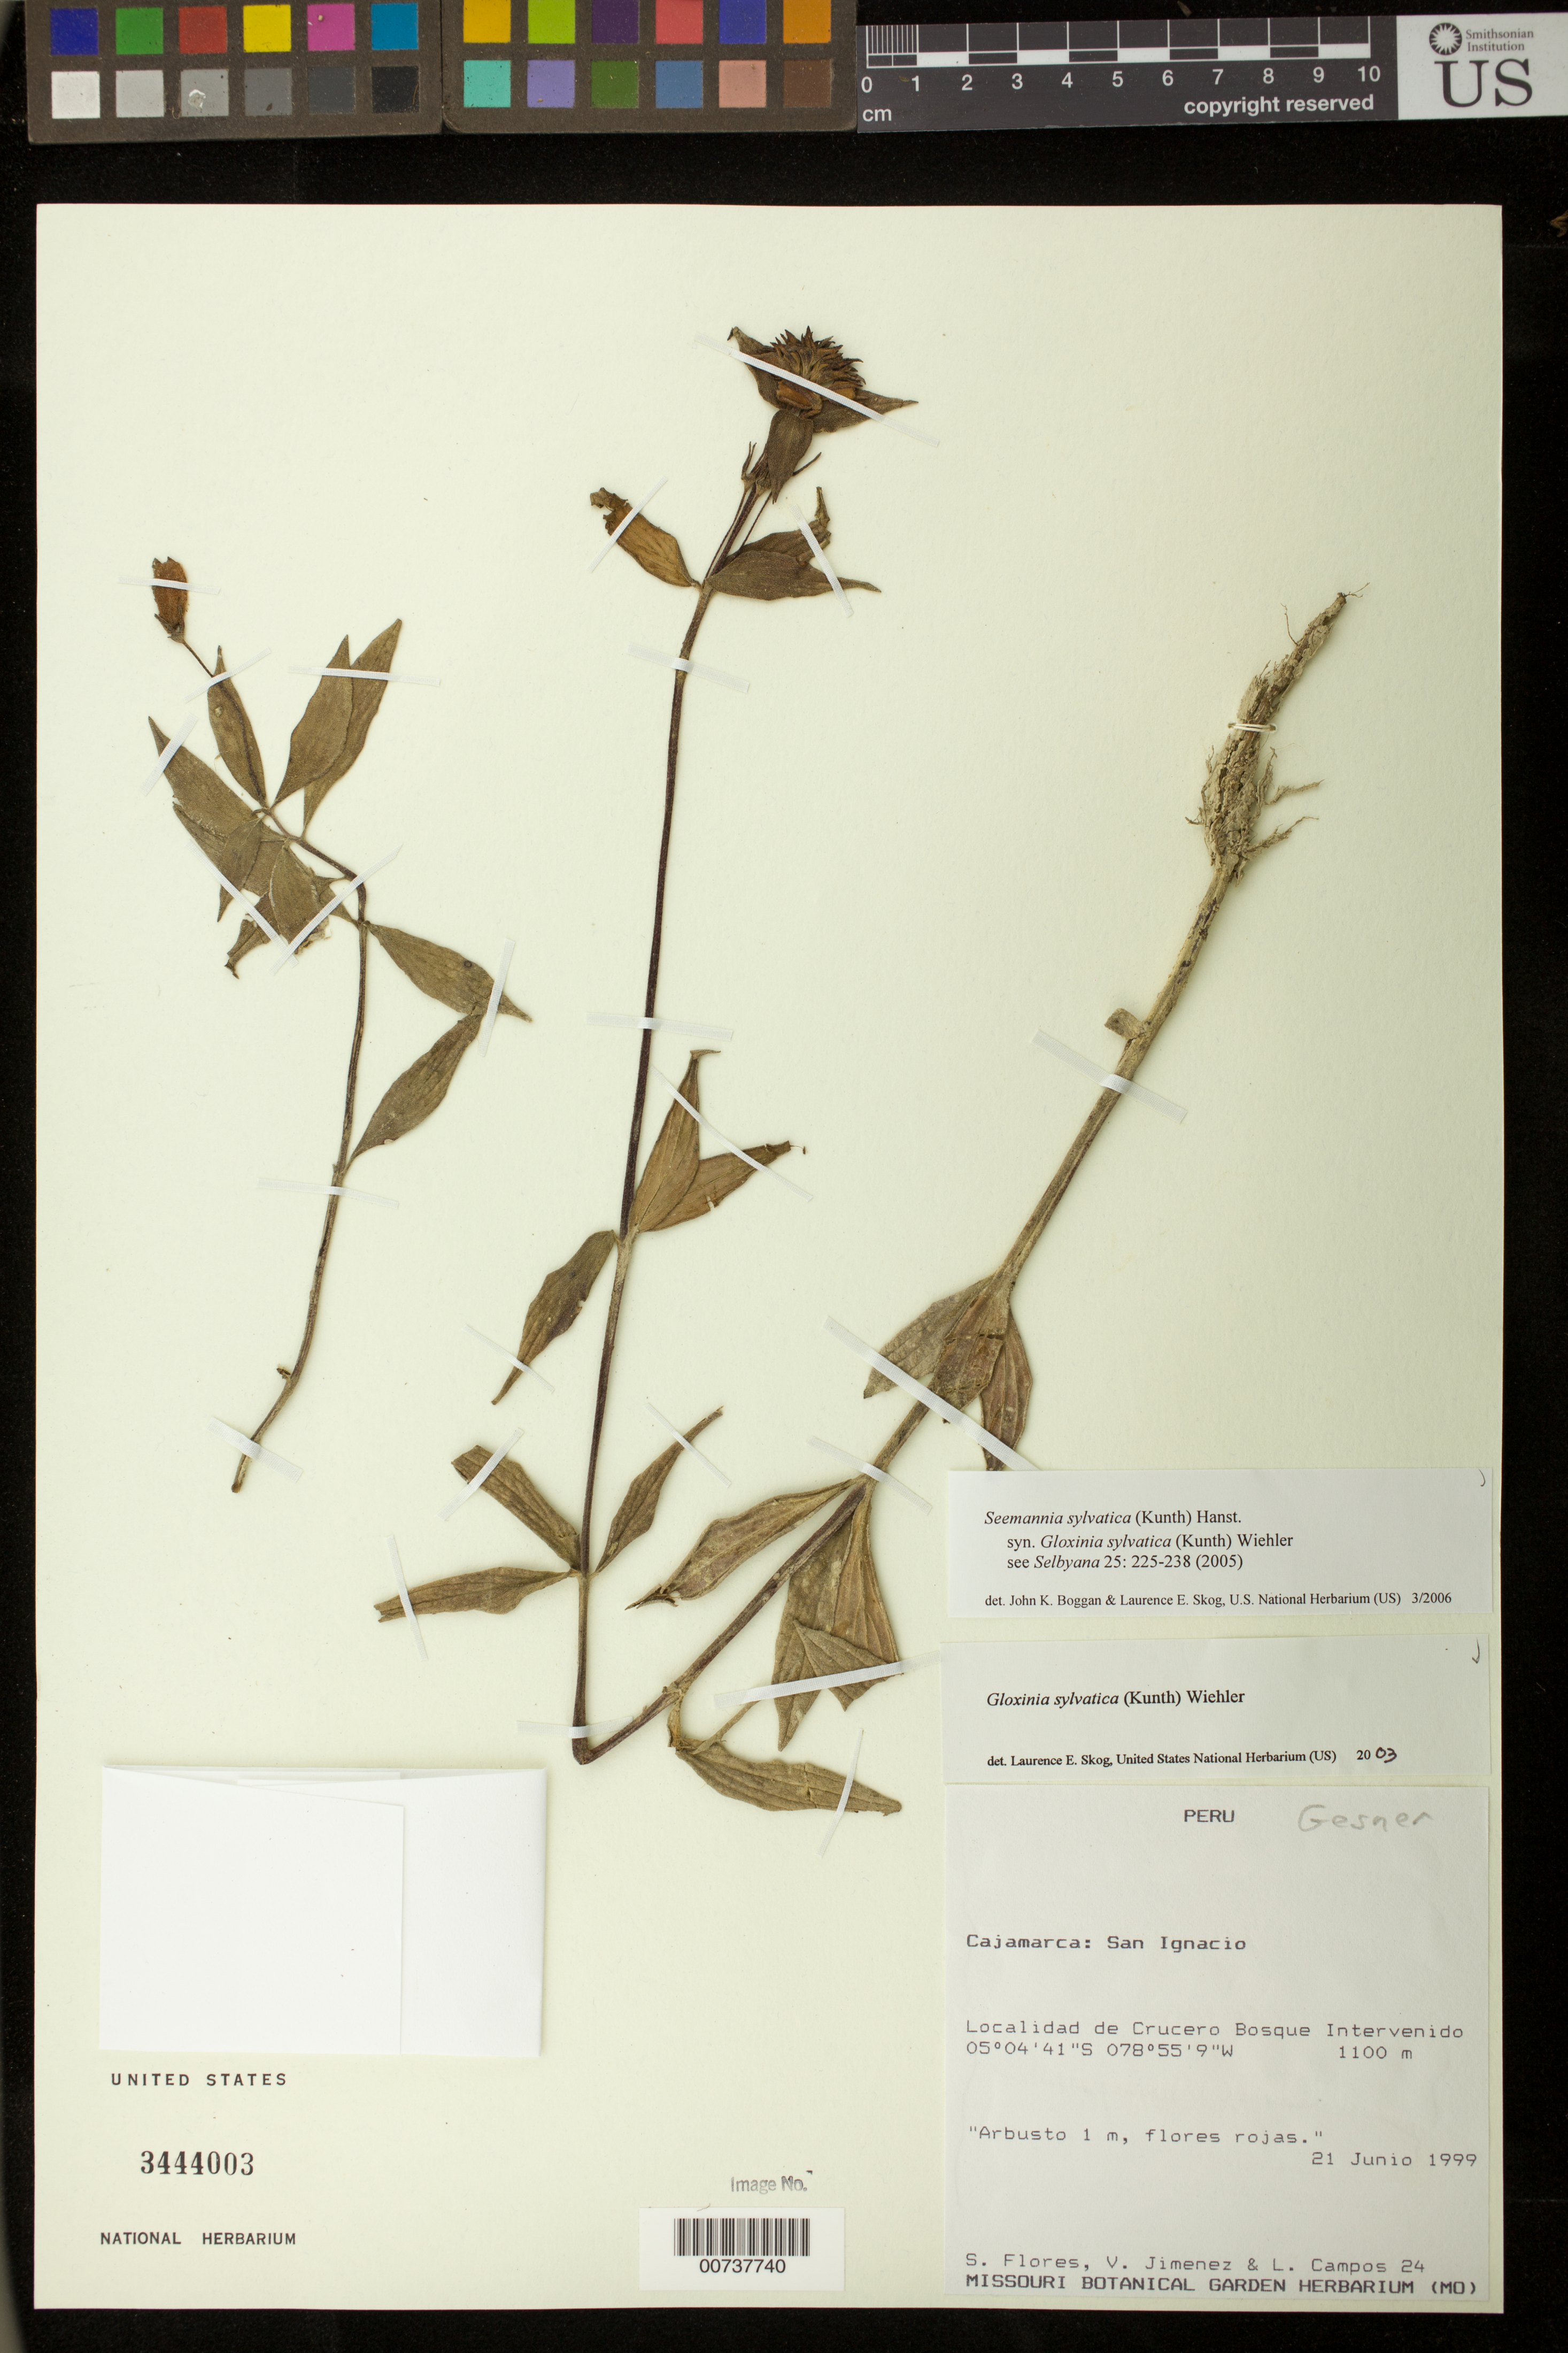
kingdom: Plantae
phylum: Tracheophyta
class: Magnoliopsida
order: Lamiales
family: Gesneriaceae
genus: Seemannia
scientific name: Seemannia sylvatica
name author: (Kunth) Hanst.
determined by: Boggan, J. K.; Skog, L. E.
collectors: M. Flores, V. Jimenez & L. Campos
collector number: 24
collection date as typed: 21 Jun 1999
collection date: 1999-06-21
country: Peru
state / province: Cajamarca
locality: Prov. San Ignacio, localidad de Crucero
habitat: Bosque intervenido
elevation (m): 1100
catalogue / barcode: US 3444003